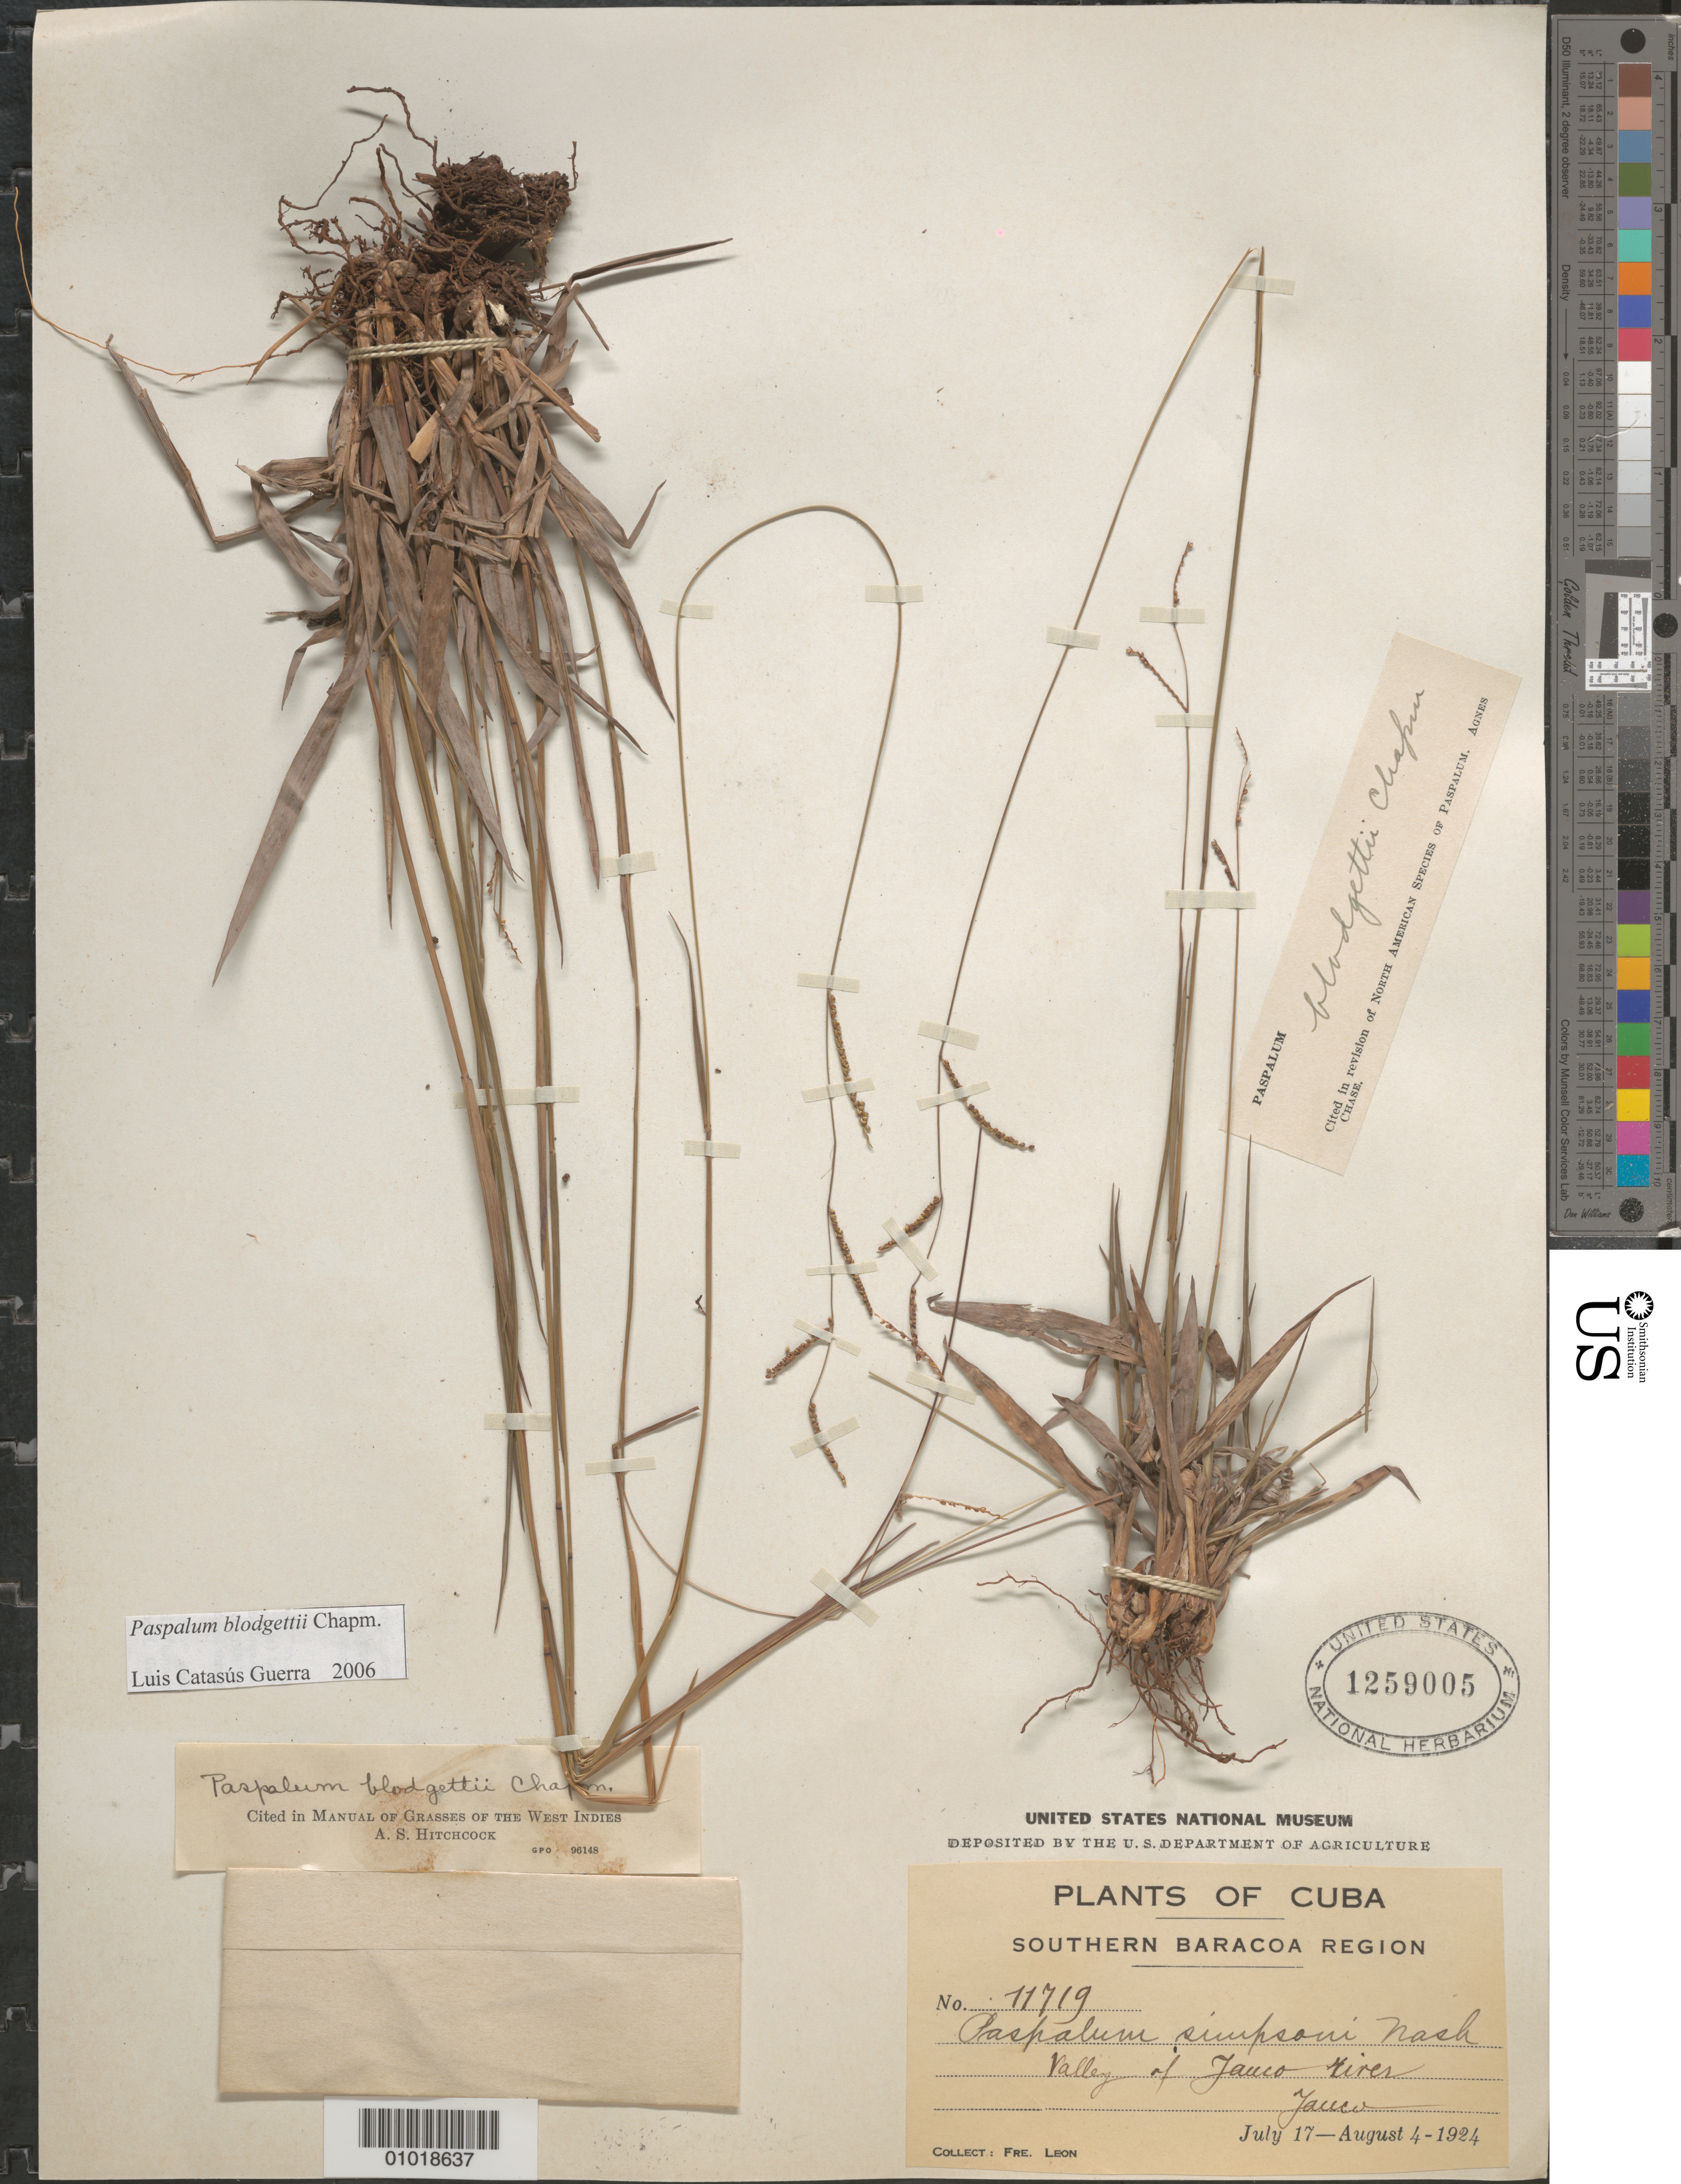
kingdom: Plantae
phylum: Tracheophyta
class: Liliopsida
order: Poales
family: Poaceae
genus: Paspalum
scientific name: Paspalum blodgettii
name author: Chapm.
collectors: Bro. León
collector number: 11719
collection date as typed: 17 Jul 1924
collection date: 1924-07-17/1924-08-04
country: Cuba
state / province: Guantánamo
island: Cuba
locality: Valley of the Jauco River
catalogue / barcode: US 1259005